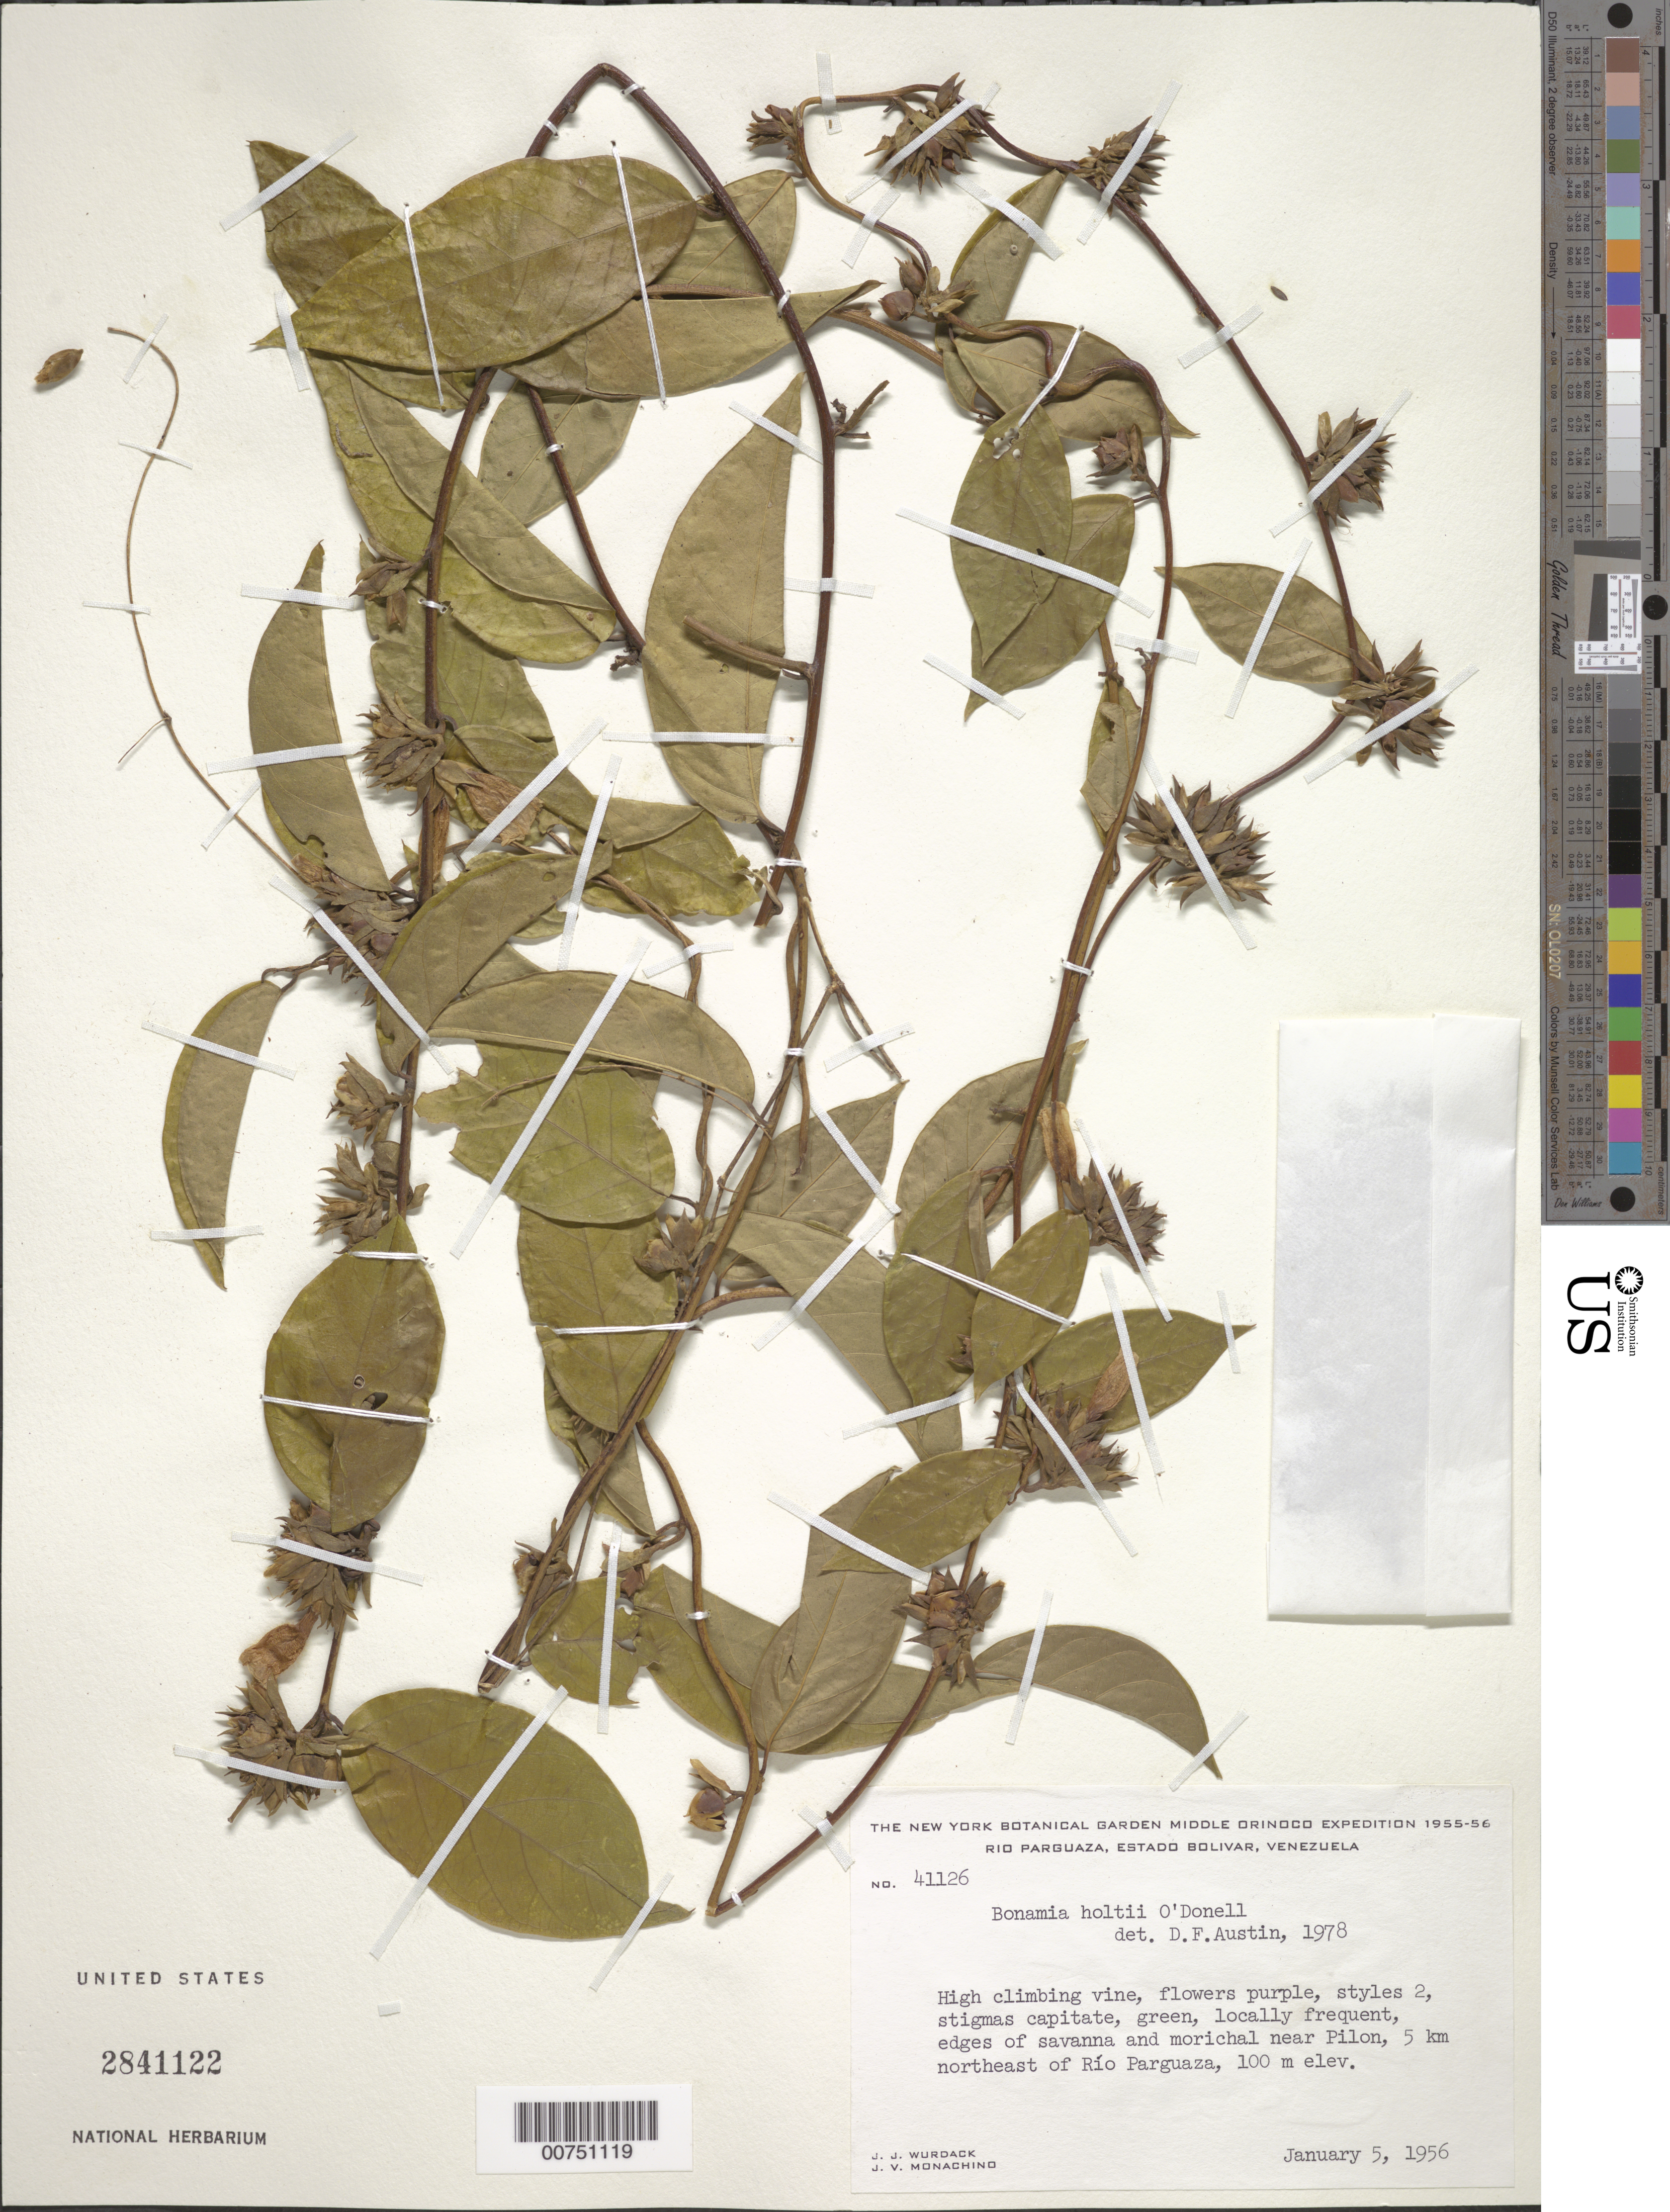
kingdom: Plantae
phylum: Tracheophyta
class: Magnoliopsida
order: Solanales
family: Convolvulaceae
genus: Bonamia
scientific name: Bonamia holtii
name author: O'Donell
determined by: Austin, D. F.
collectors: J. J. Wurdack & J. V. Monachino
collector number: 41126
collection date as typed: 5-Jan-56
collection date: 1956-01-05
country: Venezuela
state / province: Bolívar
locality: Pilon, near; 5 km NE of mouth of Río Parguaza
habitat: Edges of savanna and morichal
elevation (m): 100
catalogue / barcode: US 2841122